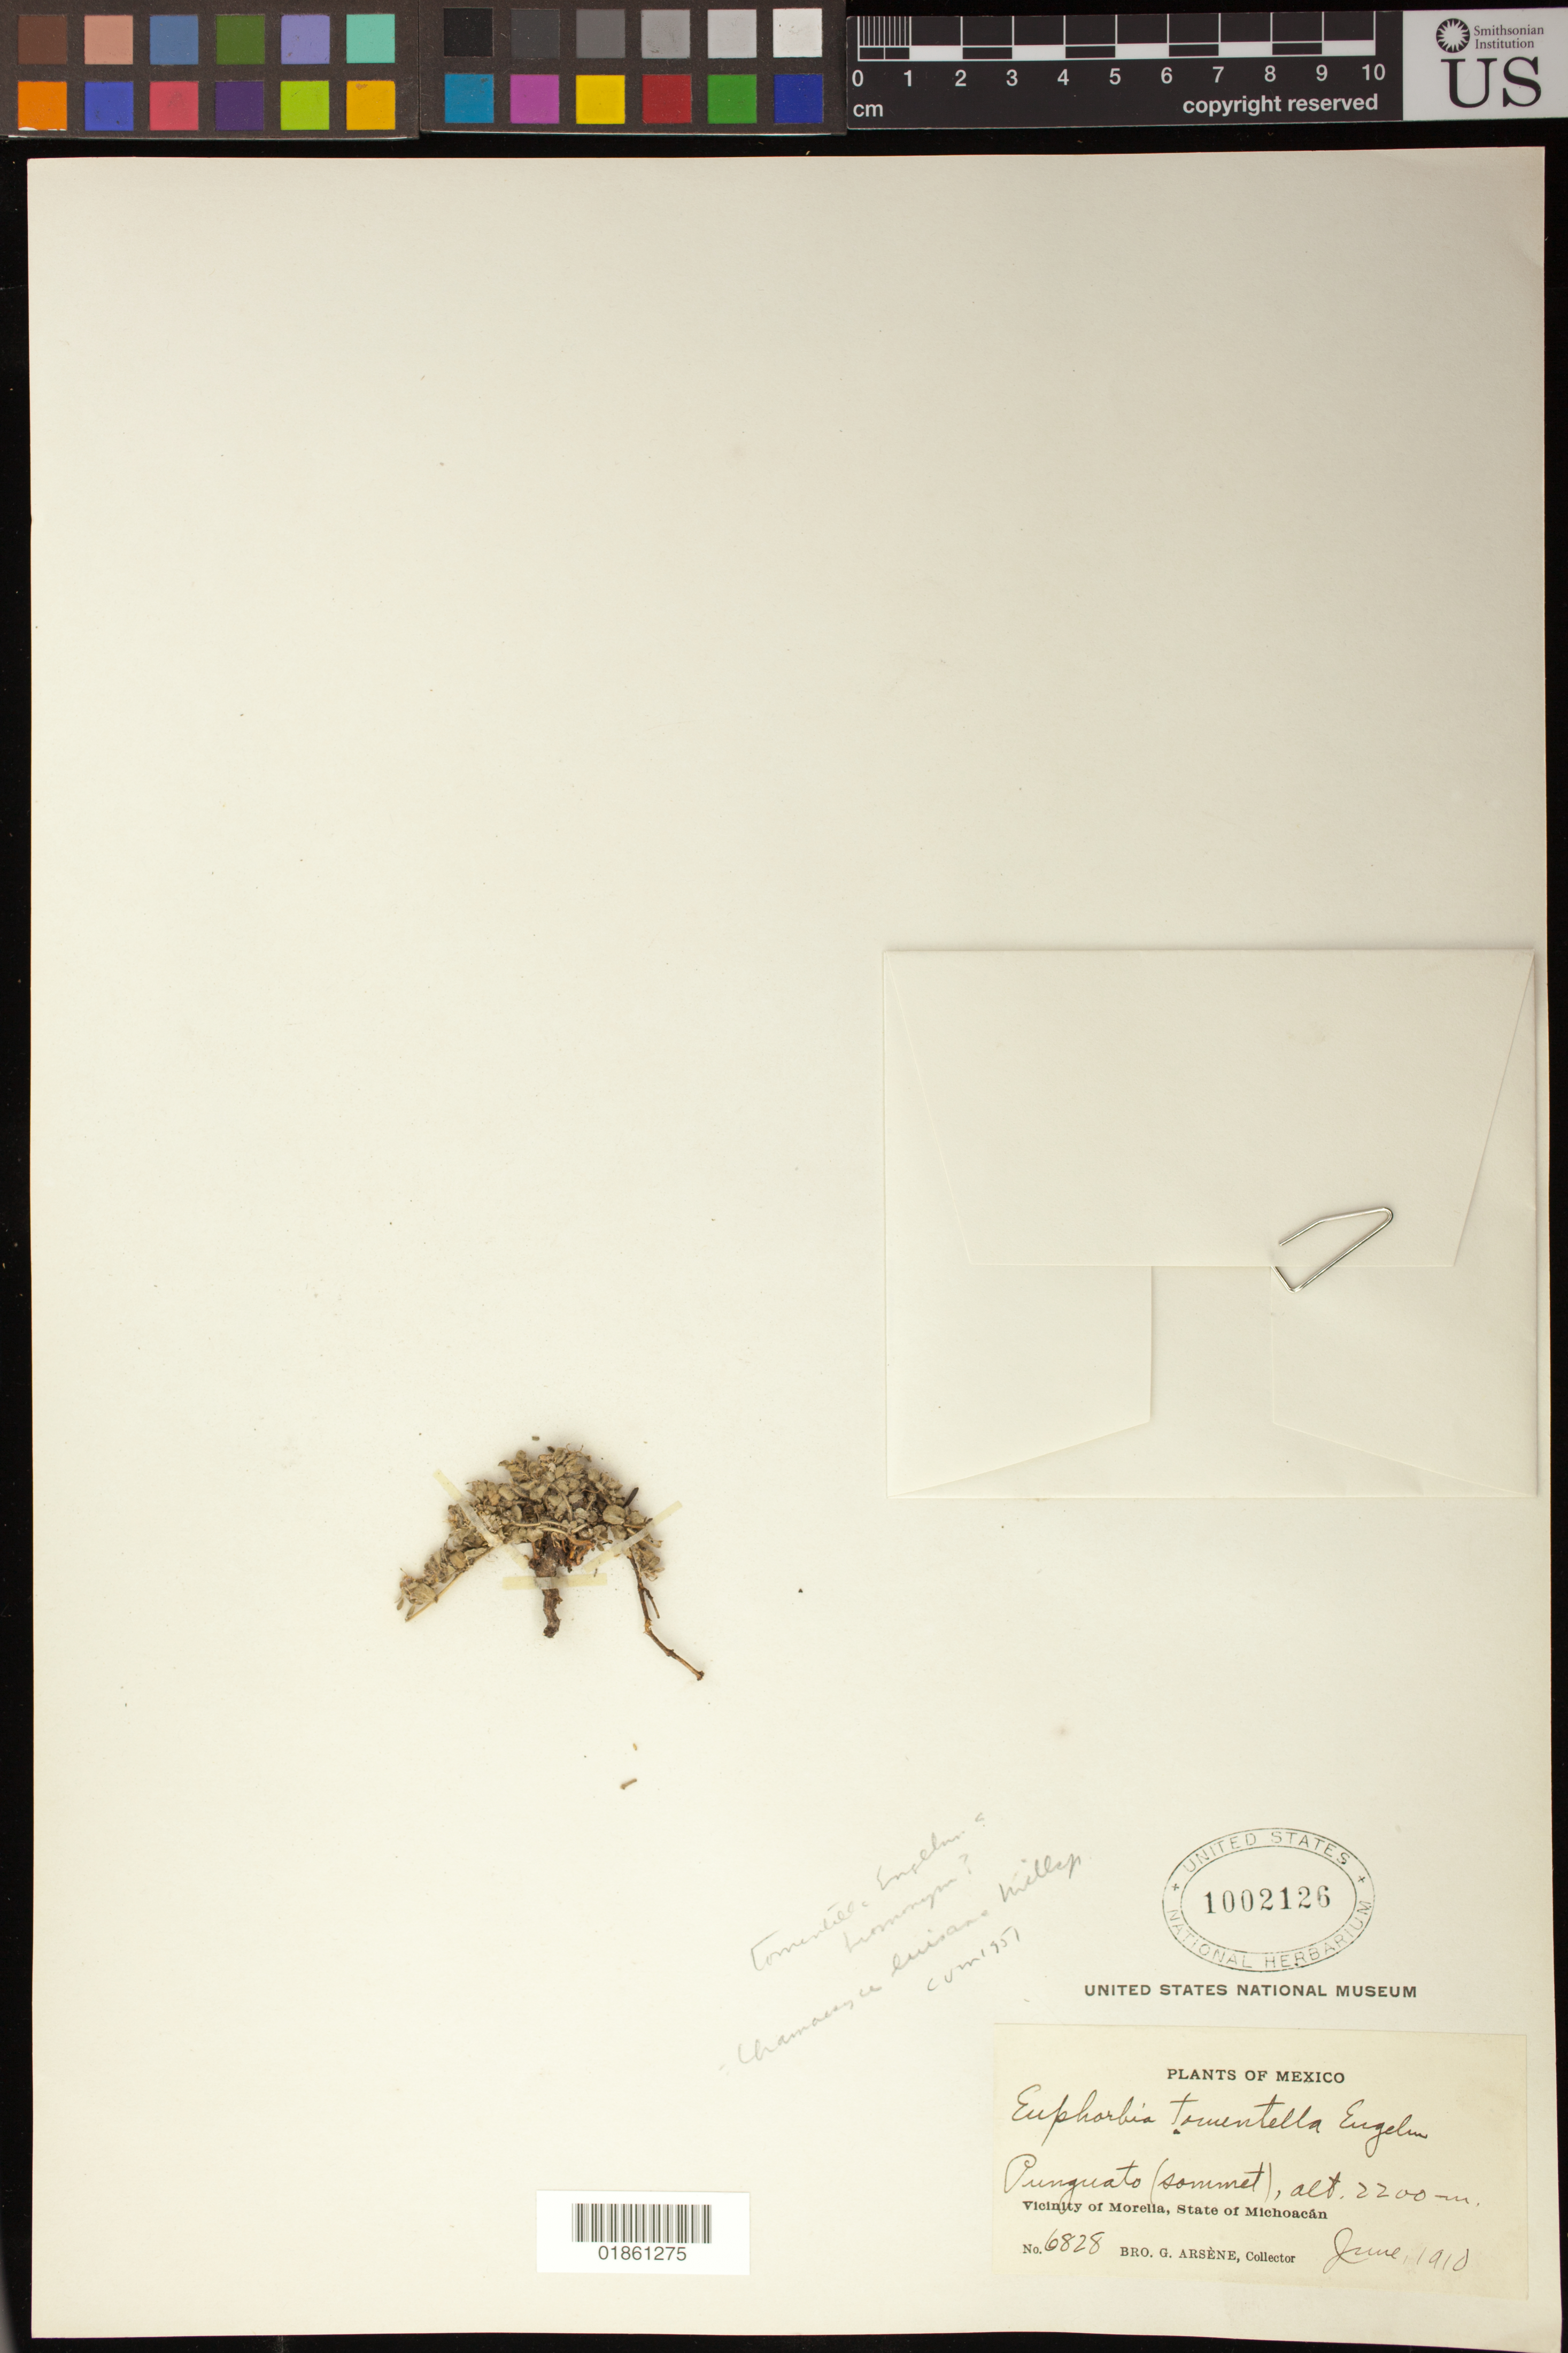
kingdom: Plantae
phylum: Tracheophyta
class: Magnoliopsida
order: Malpighiales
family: Euphorbiaceae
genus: Euphorbia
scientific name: Euphorbia sp.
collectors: Bro. G. Arsène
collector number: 6828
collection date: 1910-06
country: Mexico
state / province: Michoacán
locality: Vicinity Morelia; Punguato (sommet)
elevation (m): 2200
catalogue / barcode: US 1002126